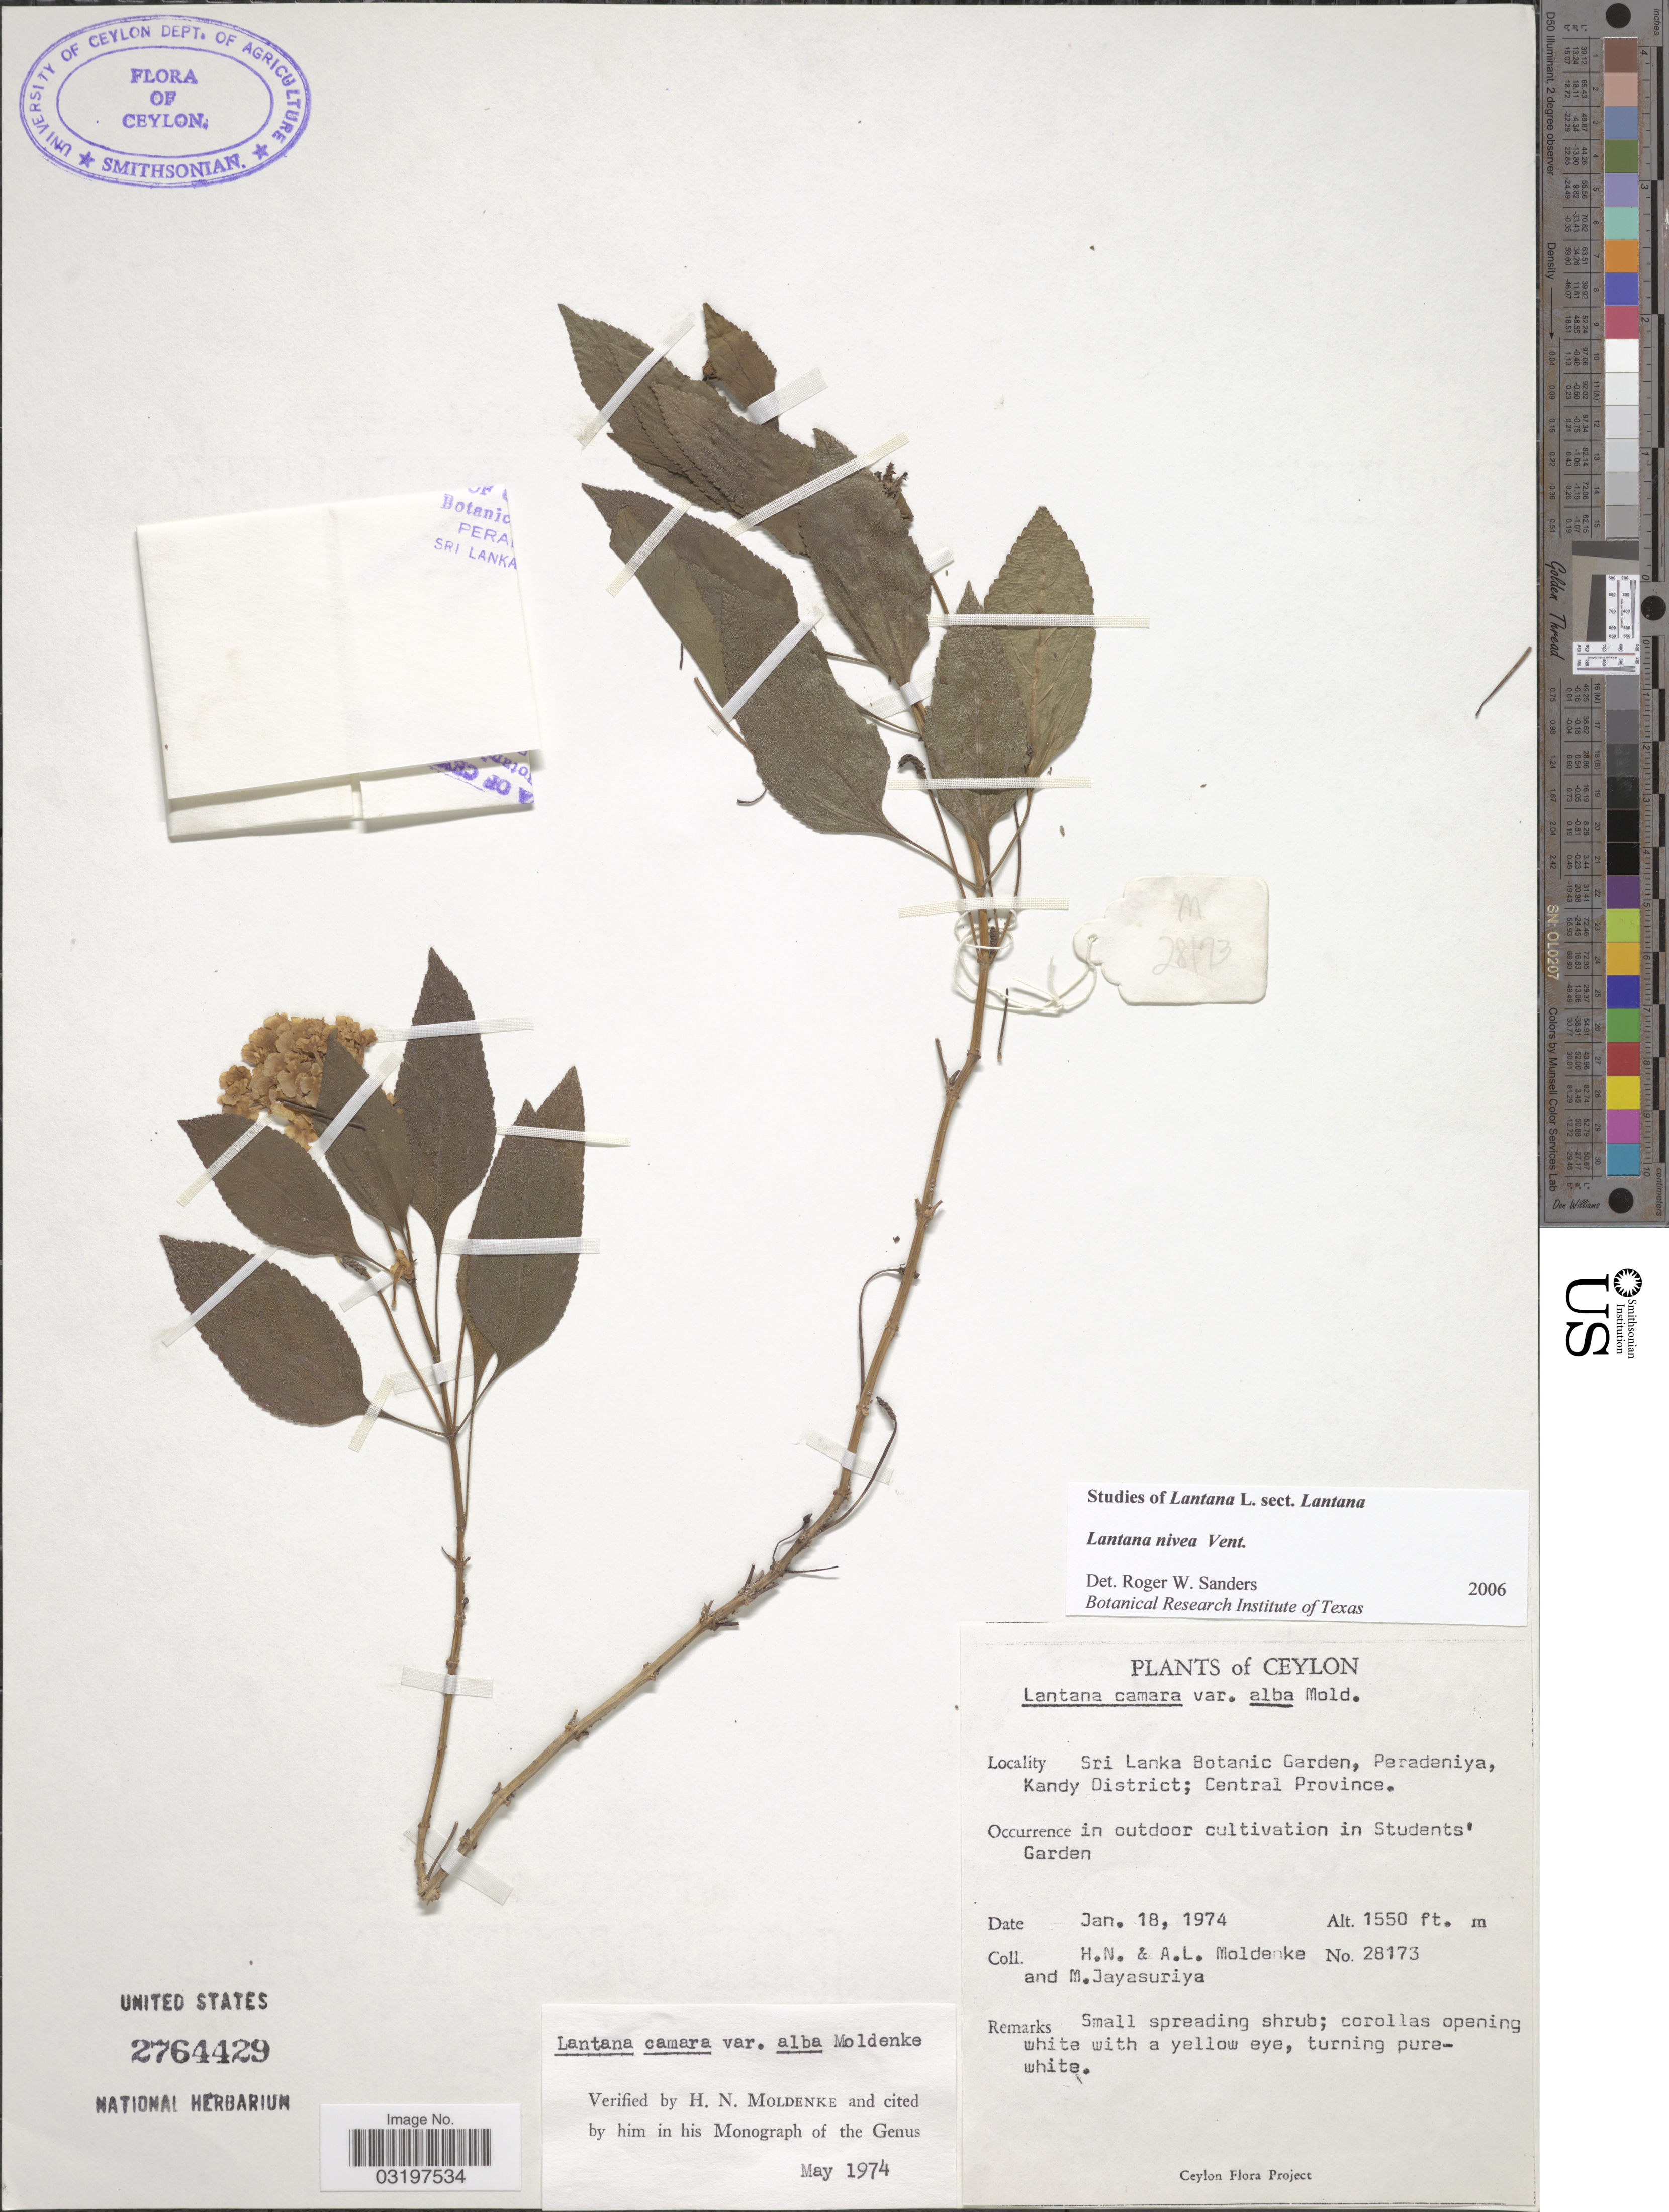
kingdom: Plantae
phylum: Tracheophyta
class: Magnoliopsida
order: Lamiales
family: Verbenaceae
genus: Lantana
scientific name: Lantana nivea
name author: Vent.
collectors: H. N. Moldenke, A. L. Moldenke & M. Jayasuriya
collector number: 28173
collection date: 1974-01-18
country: Sri Lanka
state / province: Central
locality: Ceylon. Sri Lanka Botanic Garden, Peradeniya, Kandy District. In outdoor cultivation in Students' Garden.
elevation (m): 472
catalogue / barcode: US 2764429